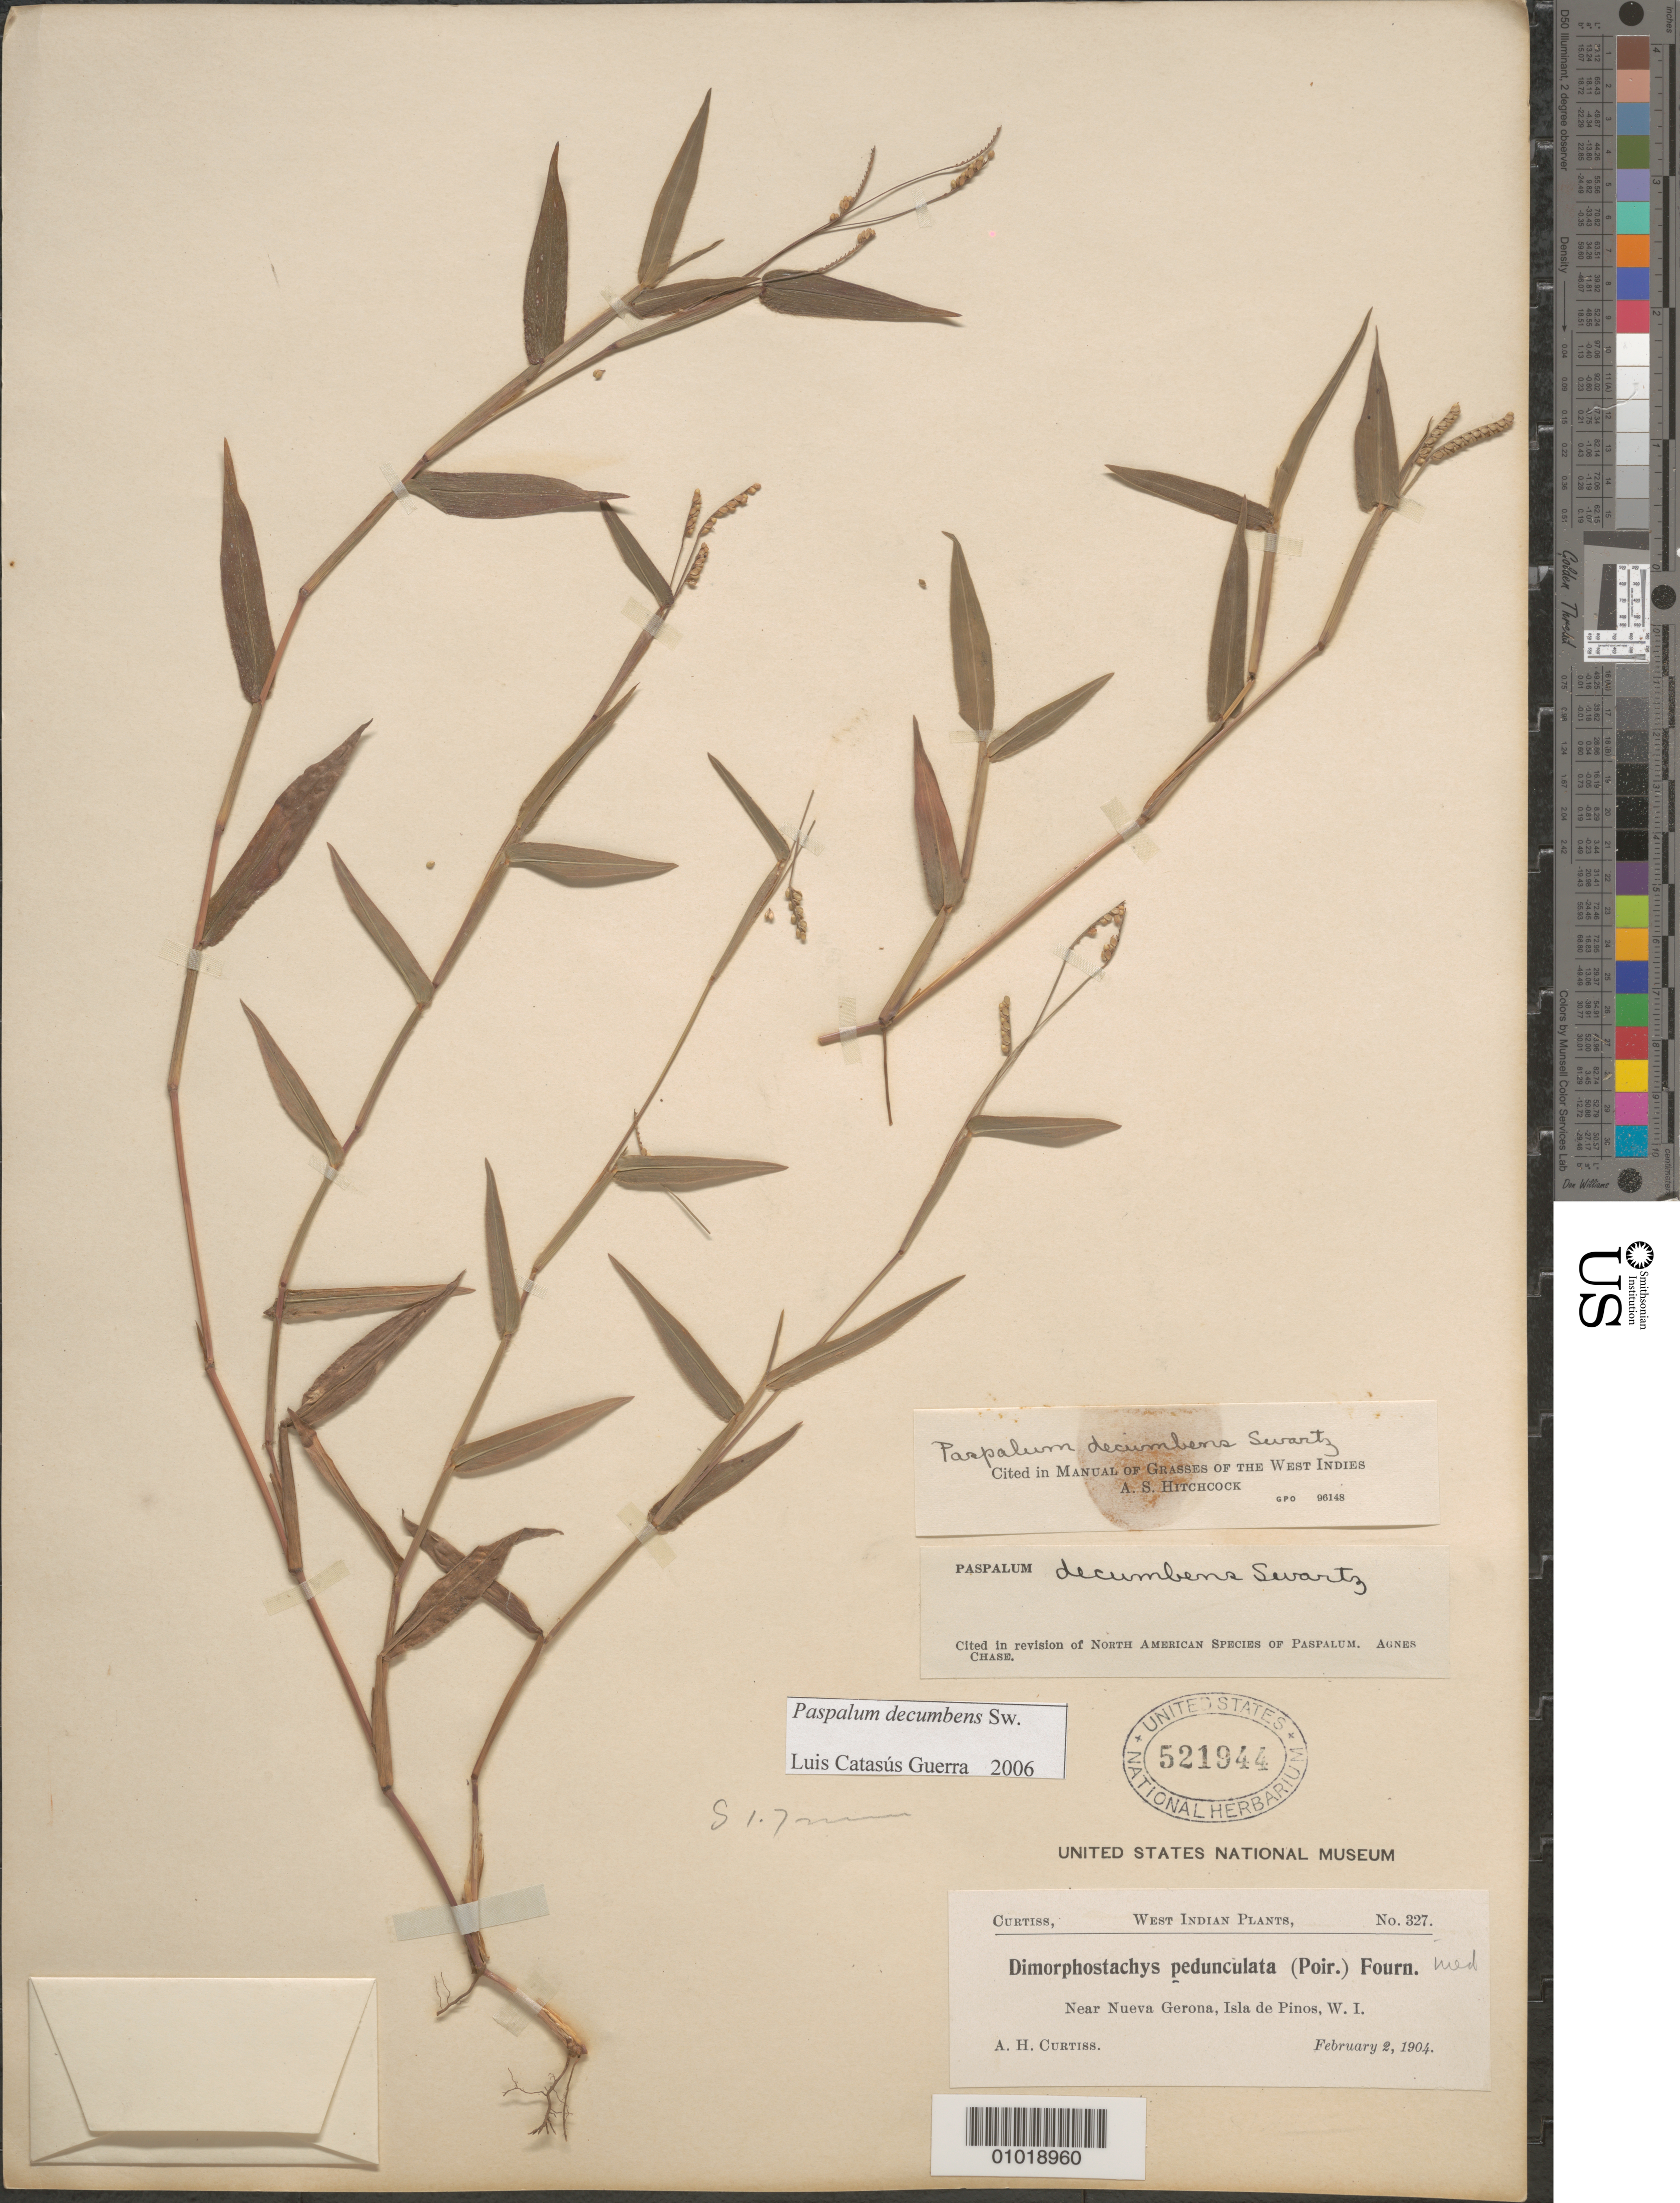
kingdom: Plantae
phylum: Tracheophyta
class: Liliopsida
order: Poales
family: Poaceae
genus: Paspalum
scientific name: Paspalum decumbens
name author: Sw.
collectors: A. H. Curtiss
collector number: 327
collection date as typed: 02 Feb 1904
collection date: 1904-02-02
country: Cuba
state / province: Isla de la Juventud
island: Isla de la Juventud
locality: [Isle of Pines], Near Nueva Gerona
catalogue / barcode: US 521944